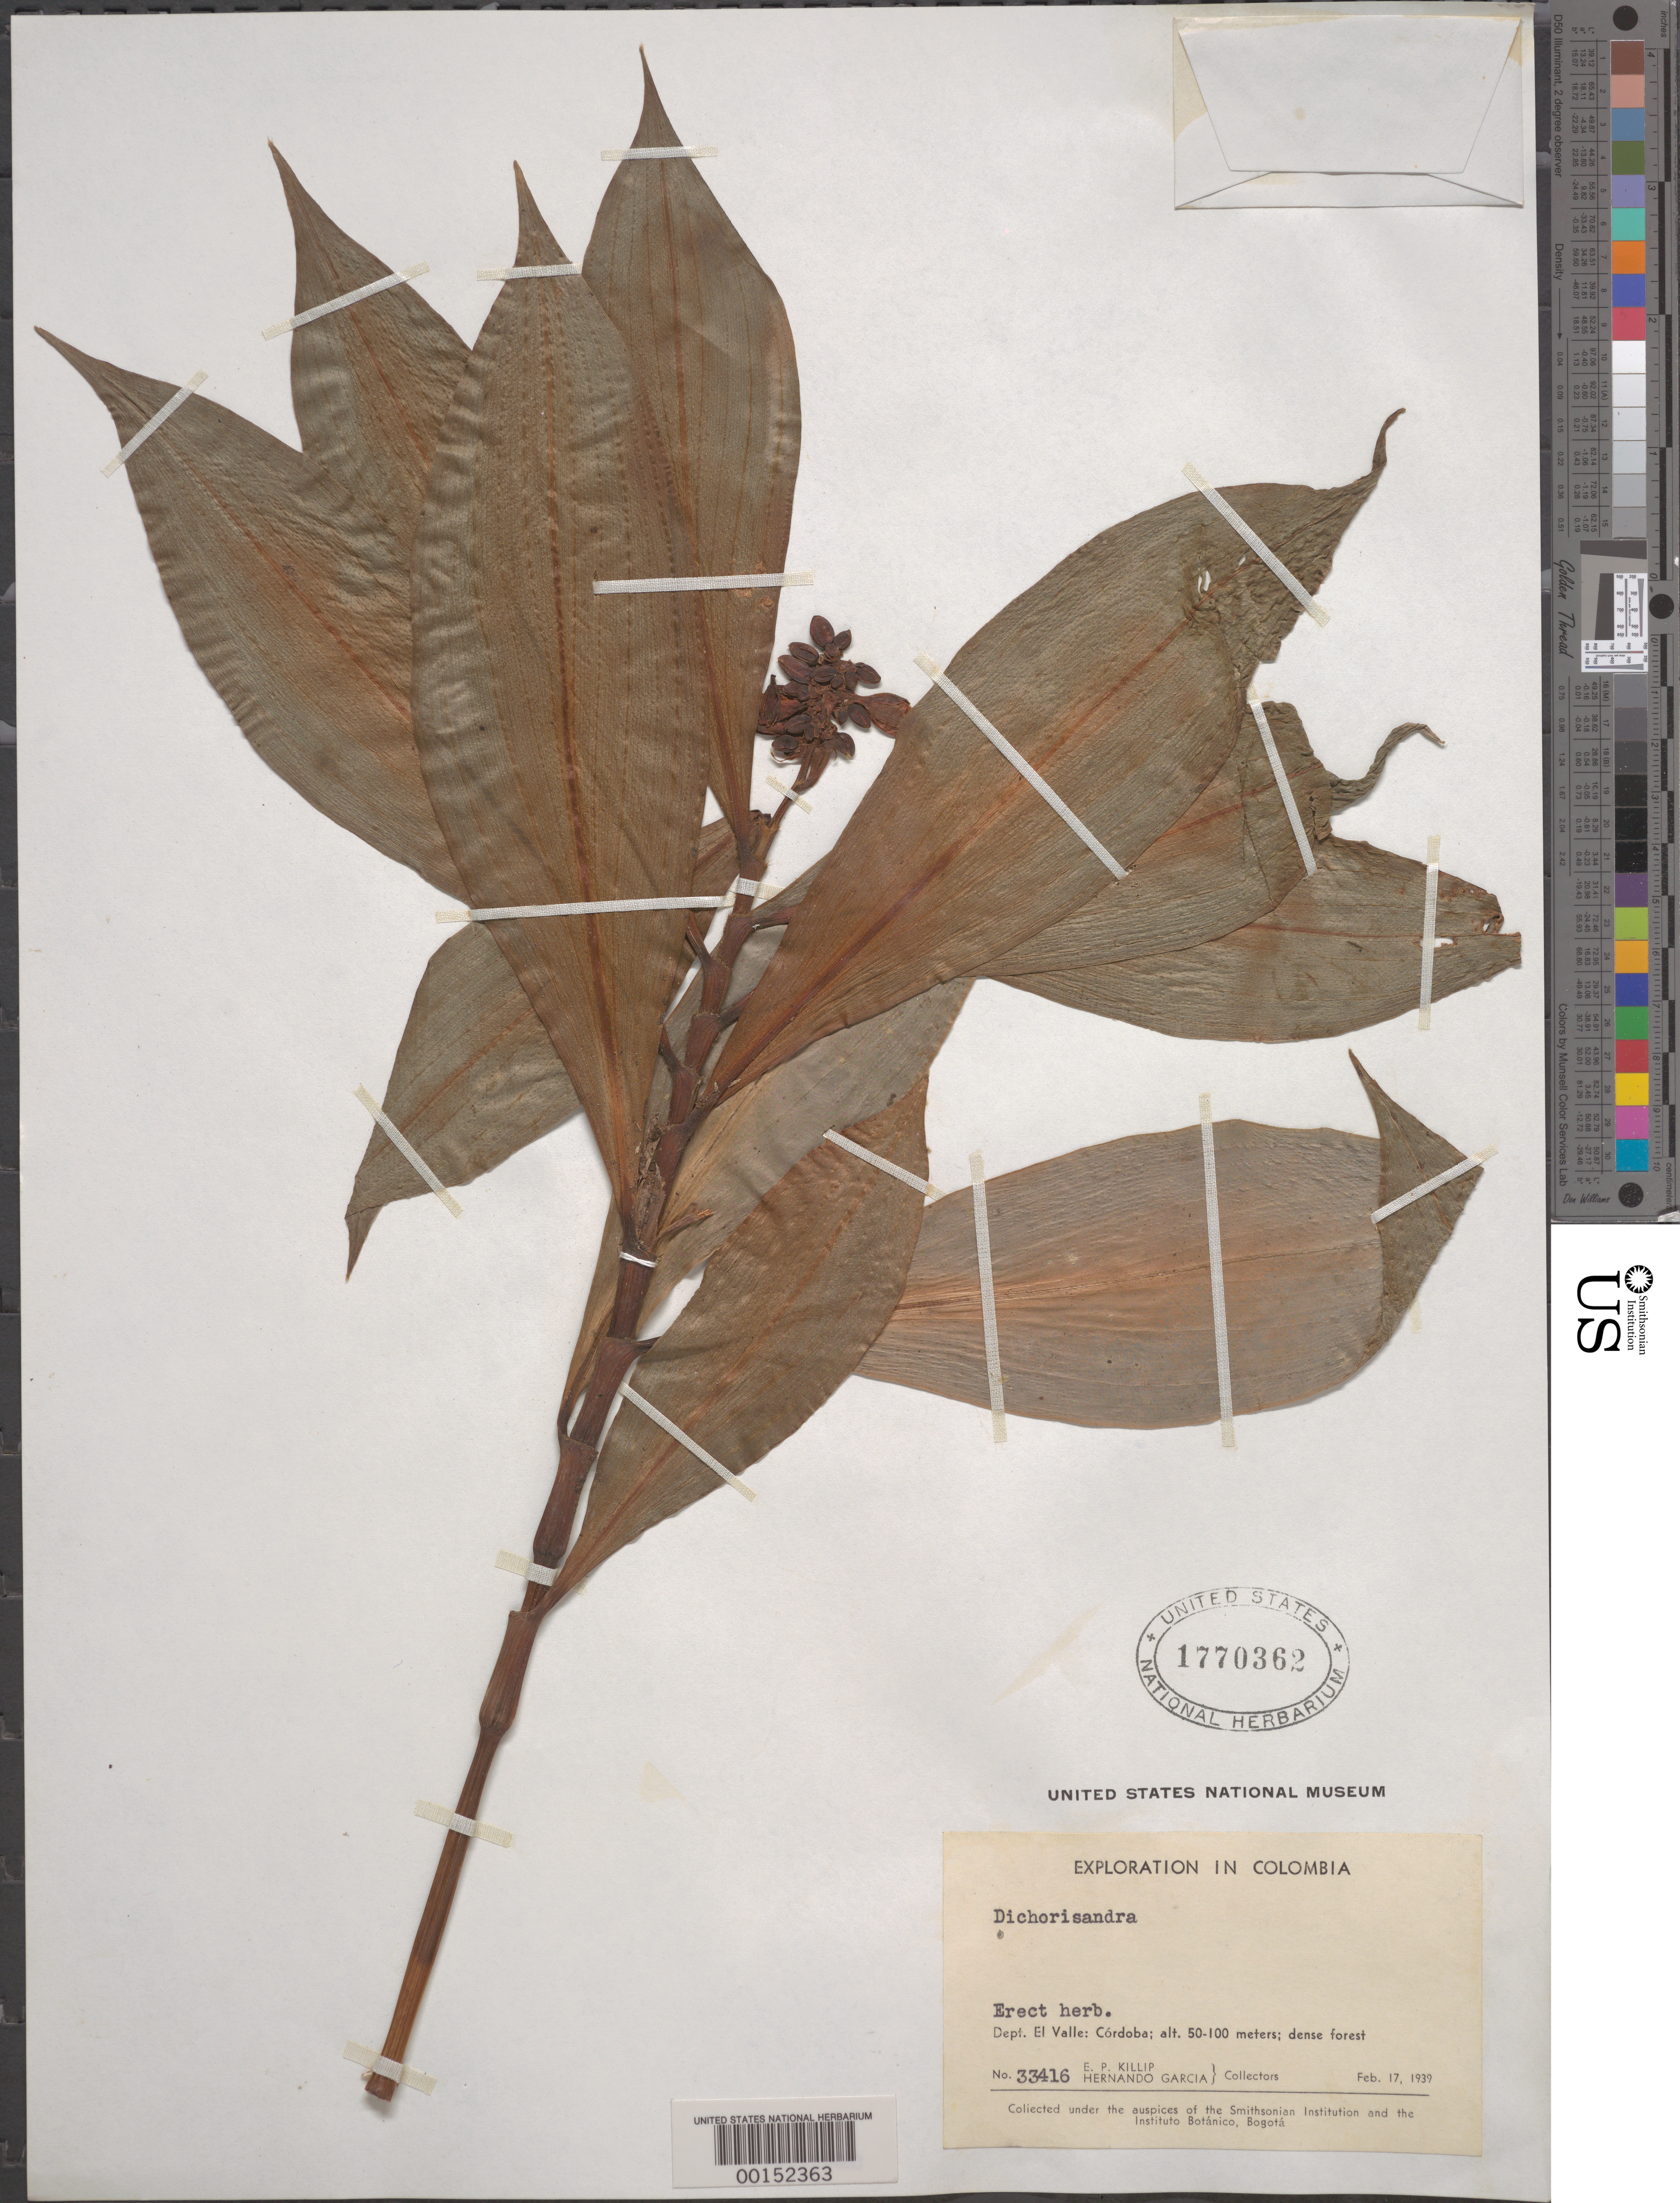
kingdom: Plantae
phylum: Tracheophyta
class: Liliopsida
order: Commelinales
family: Commelinaceae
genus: Dichorisandra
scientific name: Dichorisandra bonitana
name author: Philipson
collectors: E. P. Killip & H. Garcia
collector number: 33416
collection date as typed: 17 Feb 1939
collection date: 1939-02-17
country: Colombia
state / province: Valle del Cauca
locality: Cordoba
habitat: Dense forest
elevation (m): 50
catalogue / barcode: US 1770362